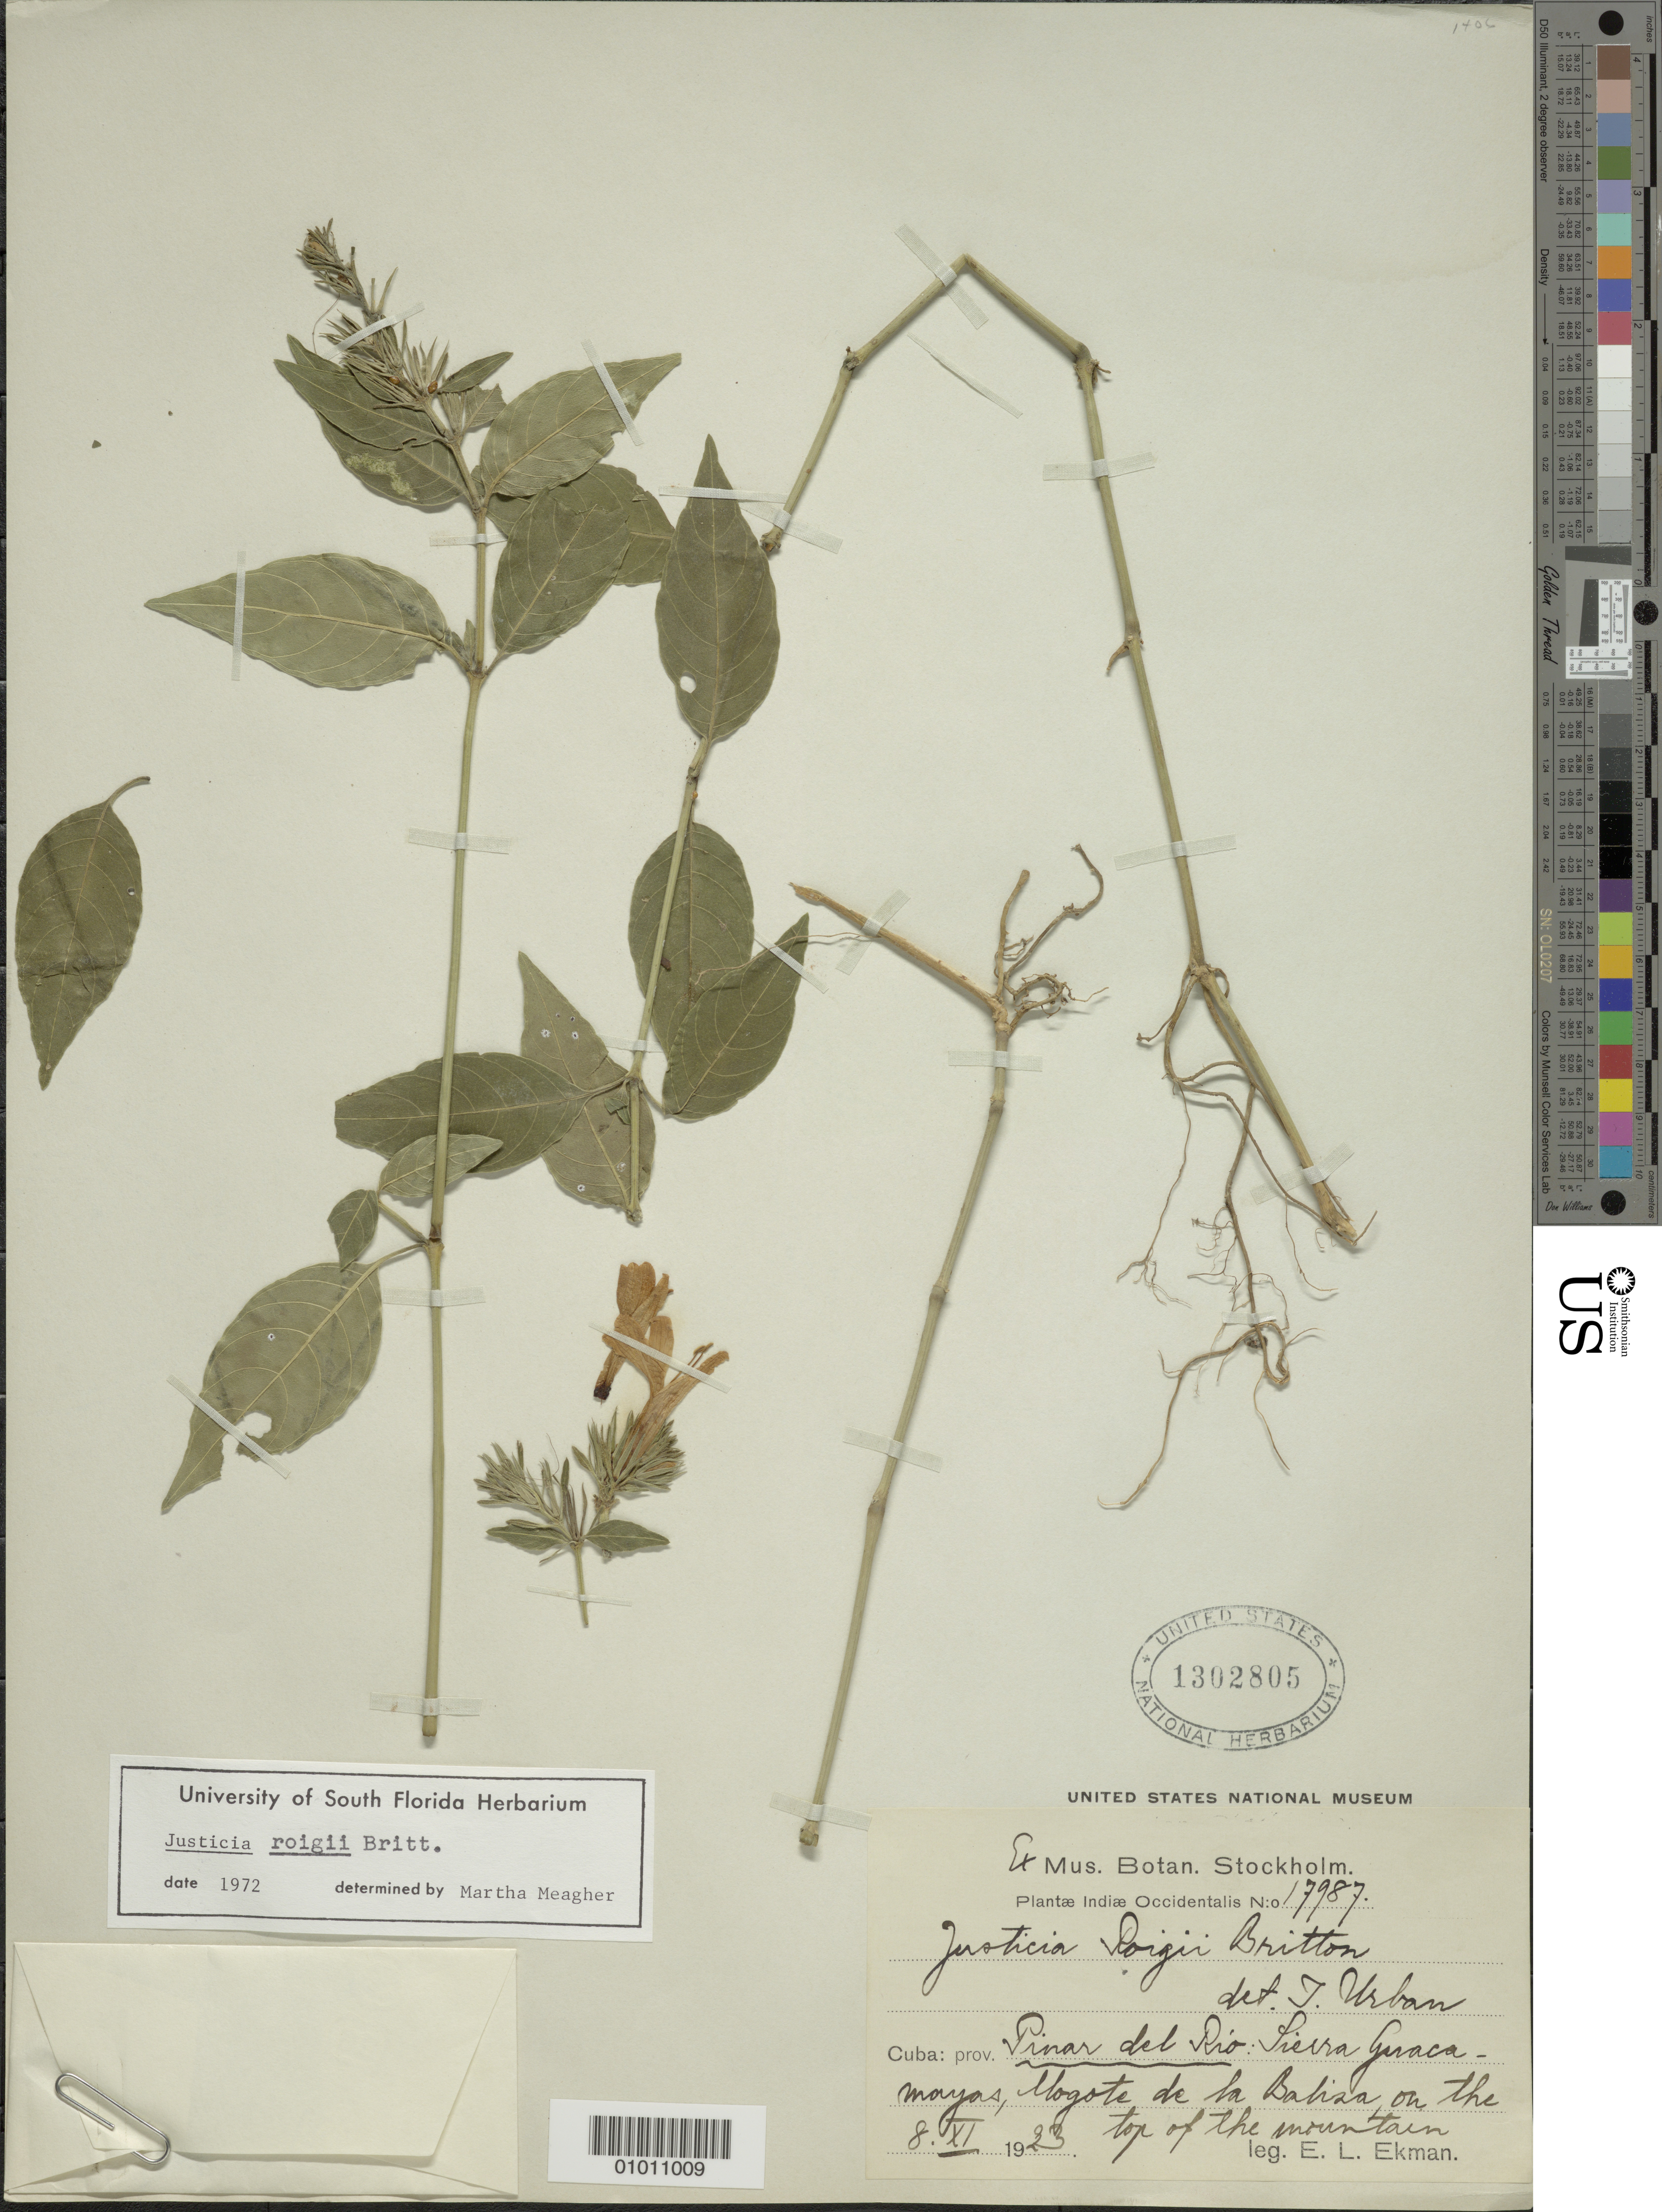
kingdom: Plantae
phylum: Tracheophyta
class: Magnoliopsida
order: Lamiales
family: Acanthaceae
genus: Justicia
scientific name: Justicia roigii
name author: Britton ex Alain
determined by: Meagher, M.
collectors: E. L. Ekman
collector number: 17987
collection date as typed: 08 Nov 1923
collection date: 1923-11-08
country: Cuba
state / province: Pinar del Rio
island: Cuba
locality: Sierra Guacamayas, Mogote de la Baliza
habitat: Top of mountain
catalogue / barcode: US 1302805